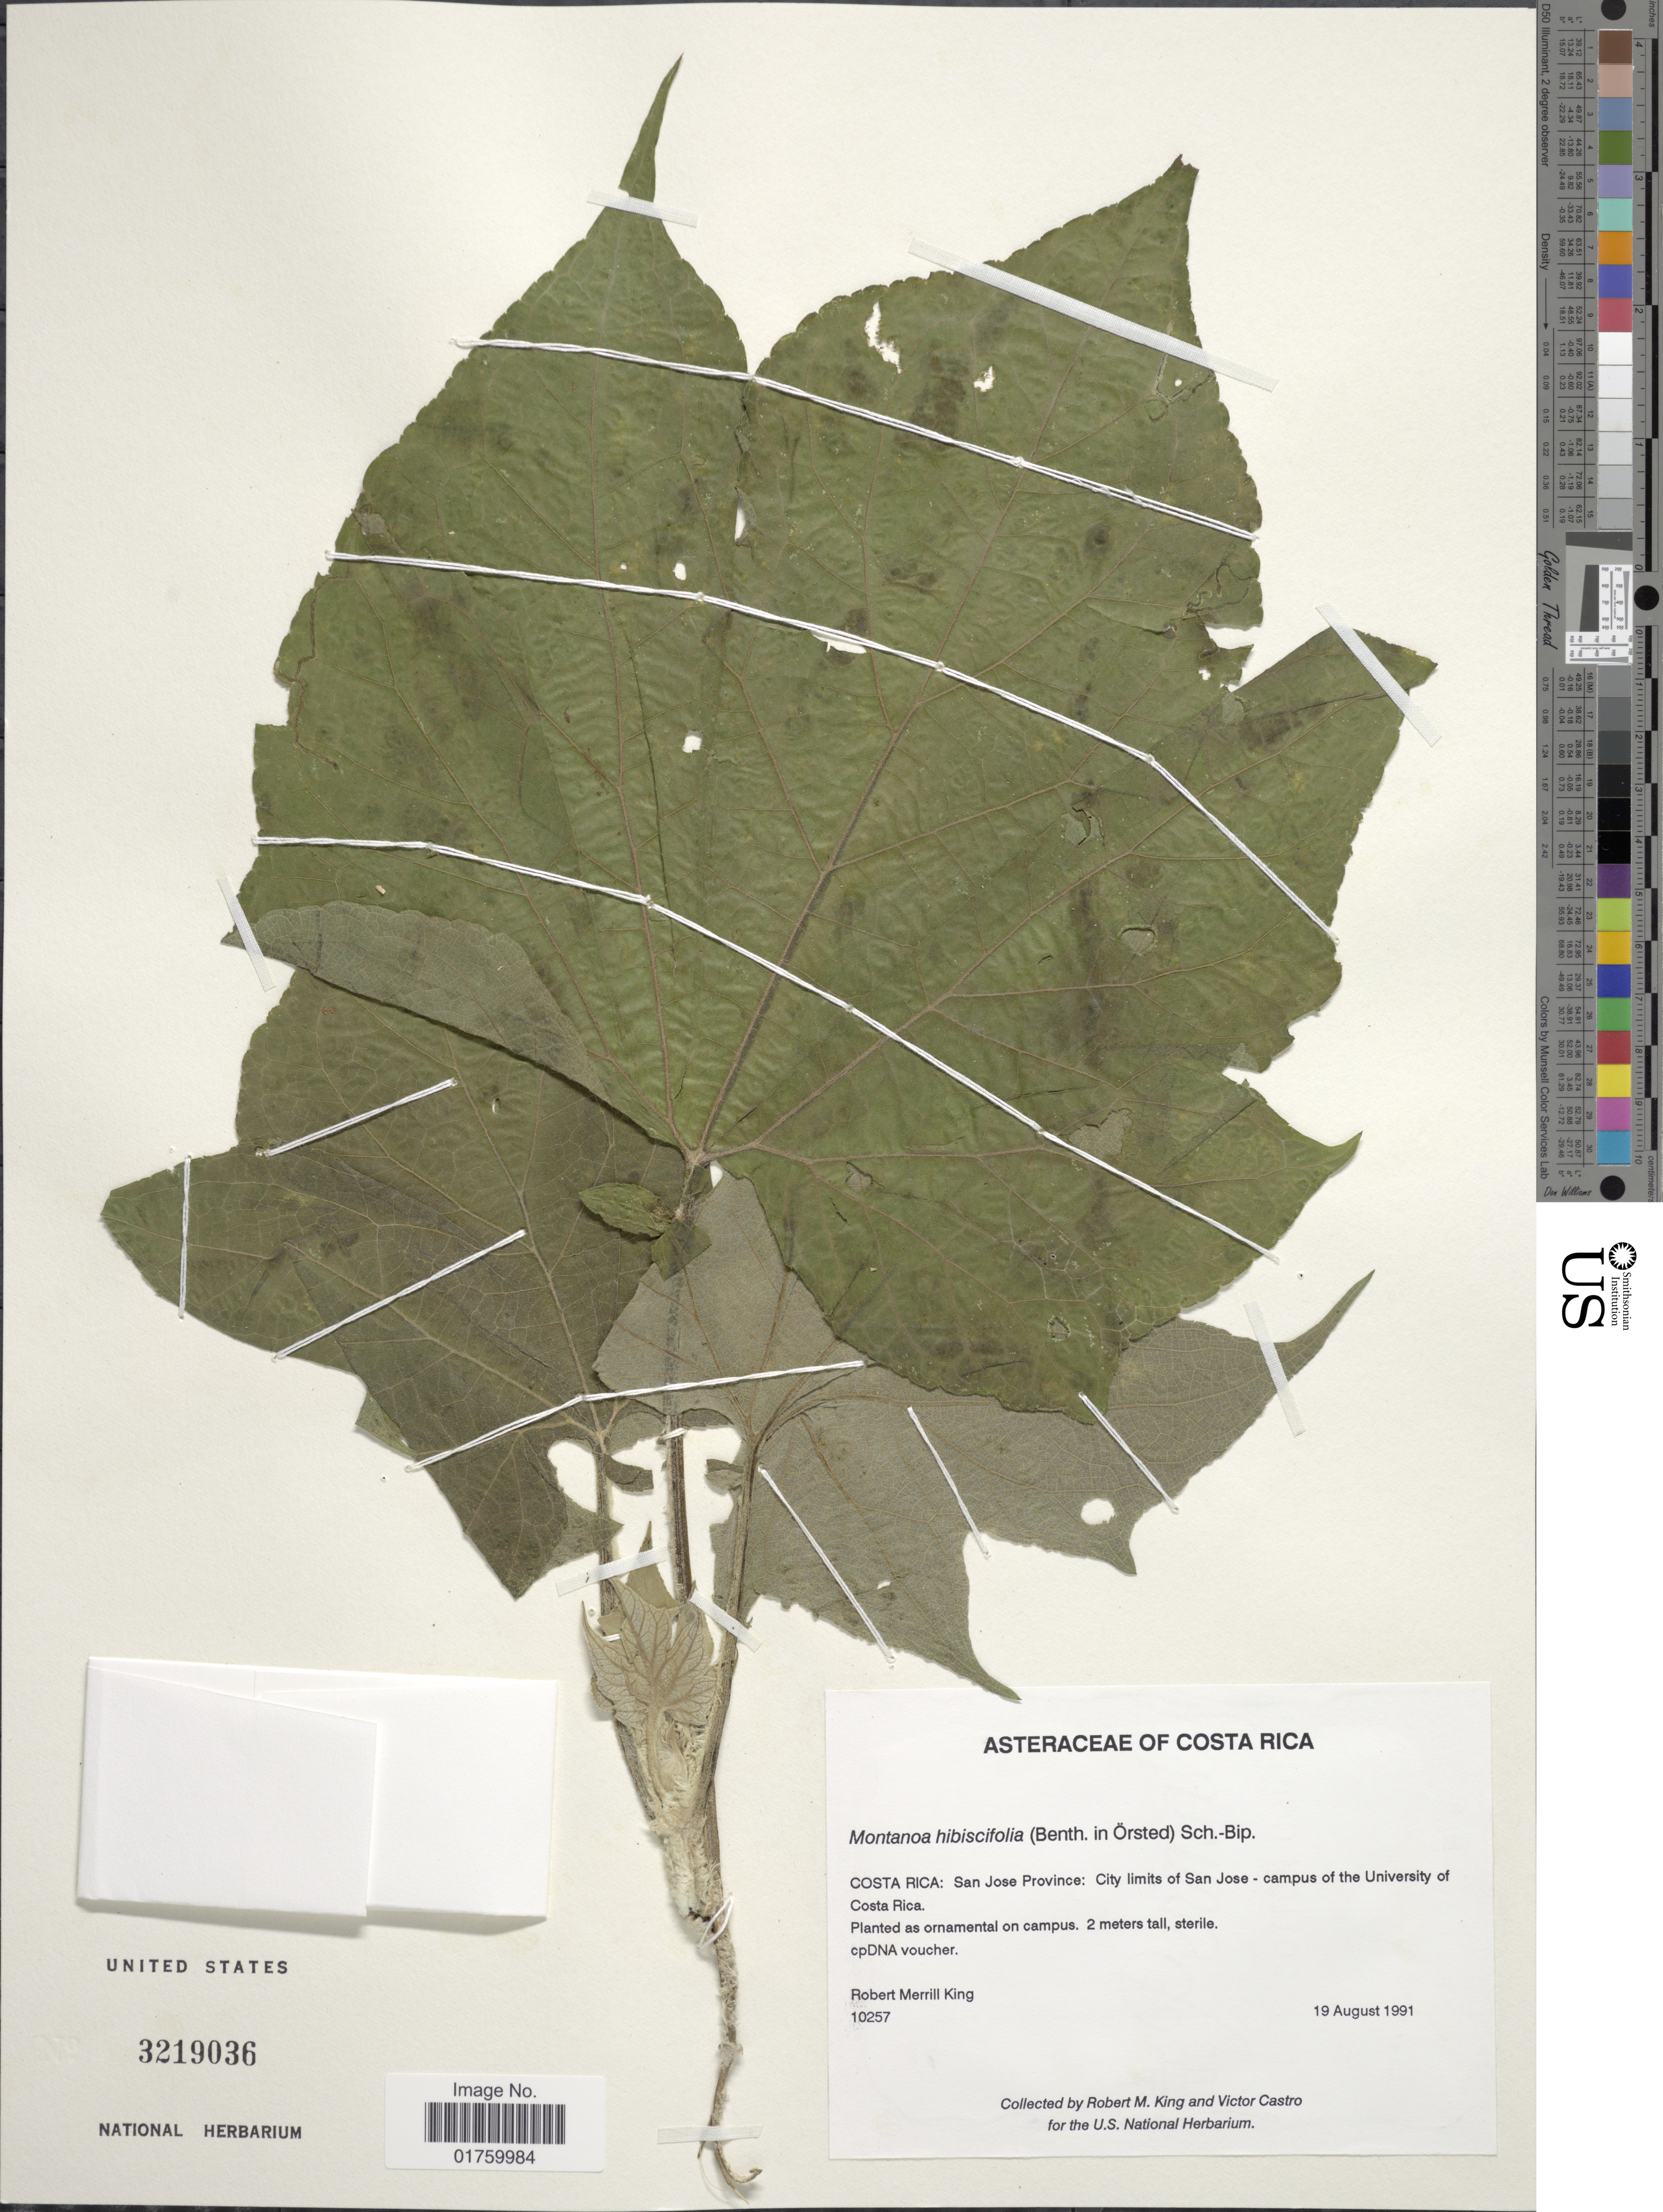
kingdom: Plantae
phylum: Tracheophyta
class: Magnoliopsida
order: Asterales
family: Asteraceae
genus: Montanoa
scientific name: Montanoa hibiscifolia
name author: Benth.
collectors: R. M. King & V. Castro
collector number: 10257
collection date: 1991-08-19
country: Costa Rica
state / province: San José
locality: City limits of San Jose-campus of the University of Costa Rica.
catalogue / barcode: US 3219036